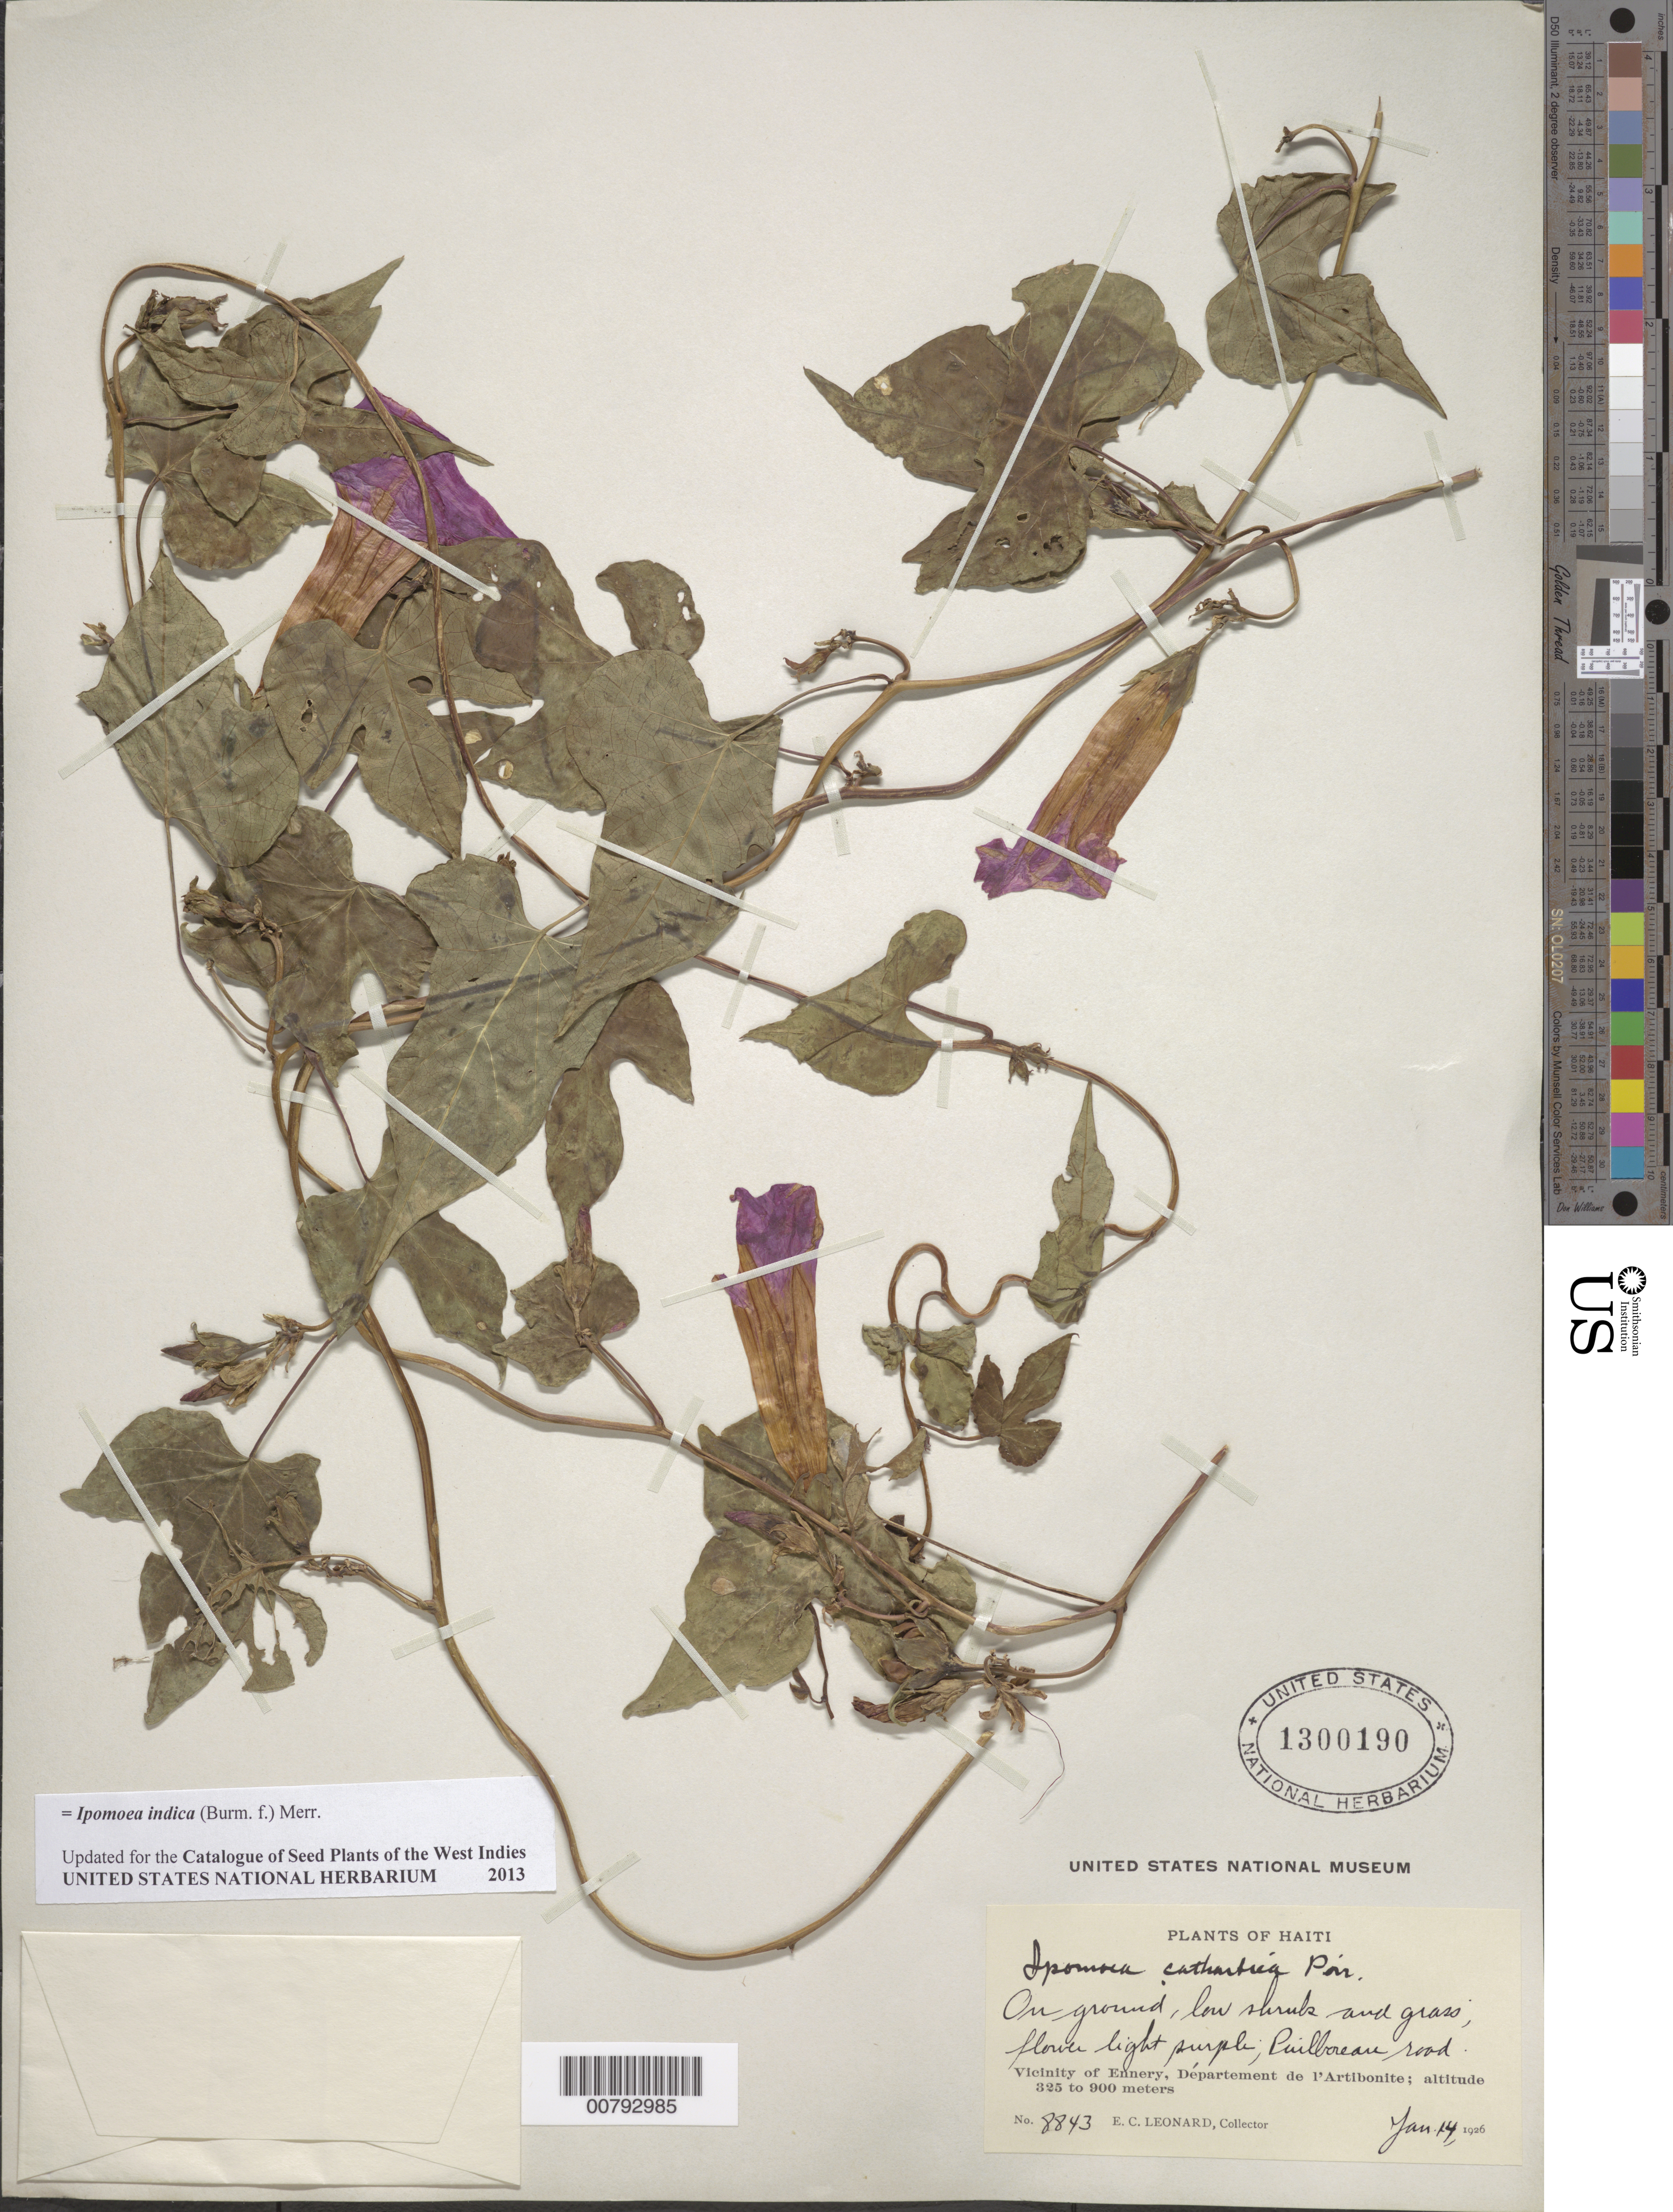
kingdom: Plantae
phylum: Tracheophyta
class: Magnoliopsida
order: Solanales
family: Convolvulaceae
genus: Ipomoea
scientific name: Ipomoea indica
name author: (Burm.) Merr.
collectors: E. C. Leonard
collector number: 8843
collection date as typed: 14 Jan 1926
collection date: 1926-01-14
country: Haiti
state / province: Artibonite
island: Hispaniola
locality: Vicinity of Ennery, Puilboreau road.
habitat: On ground, low shrubs and grass.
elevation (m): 325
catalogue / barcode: US 1300190